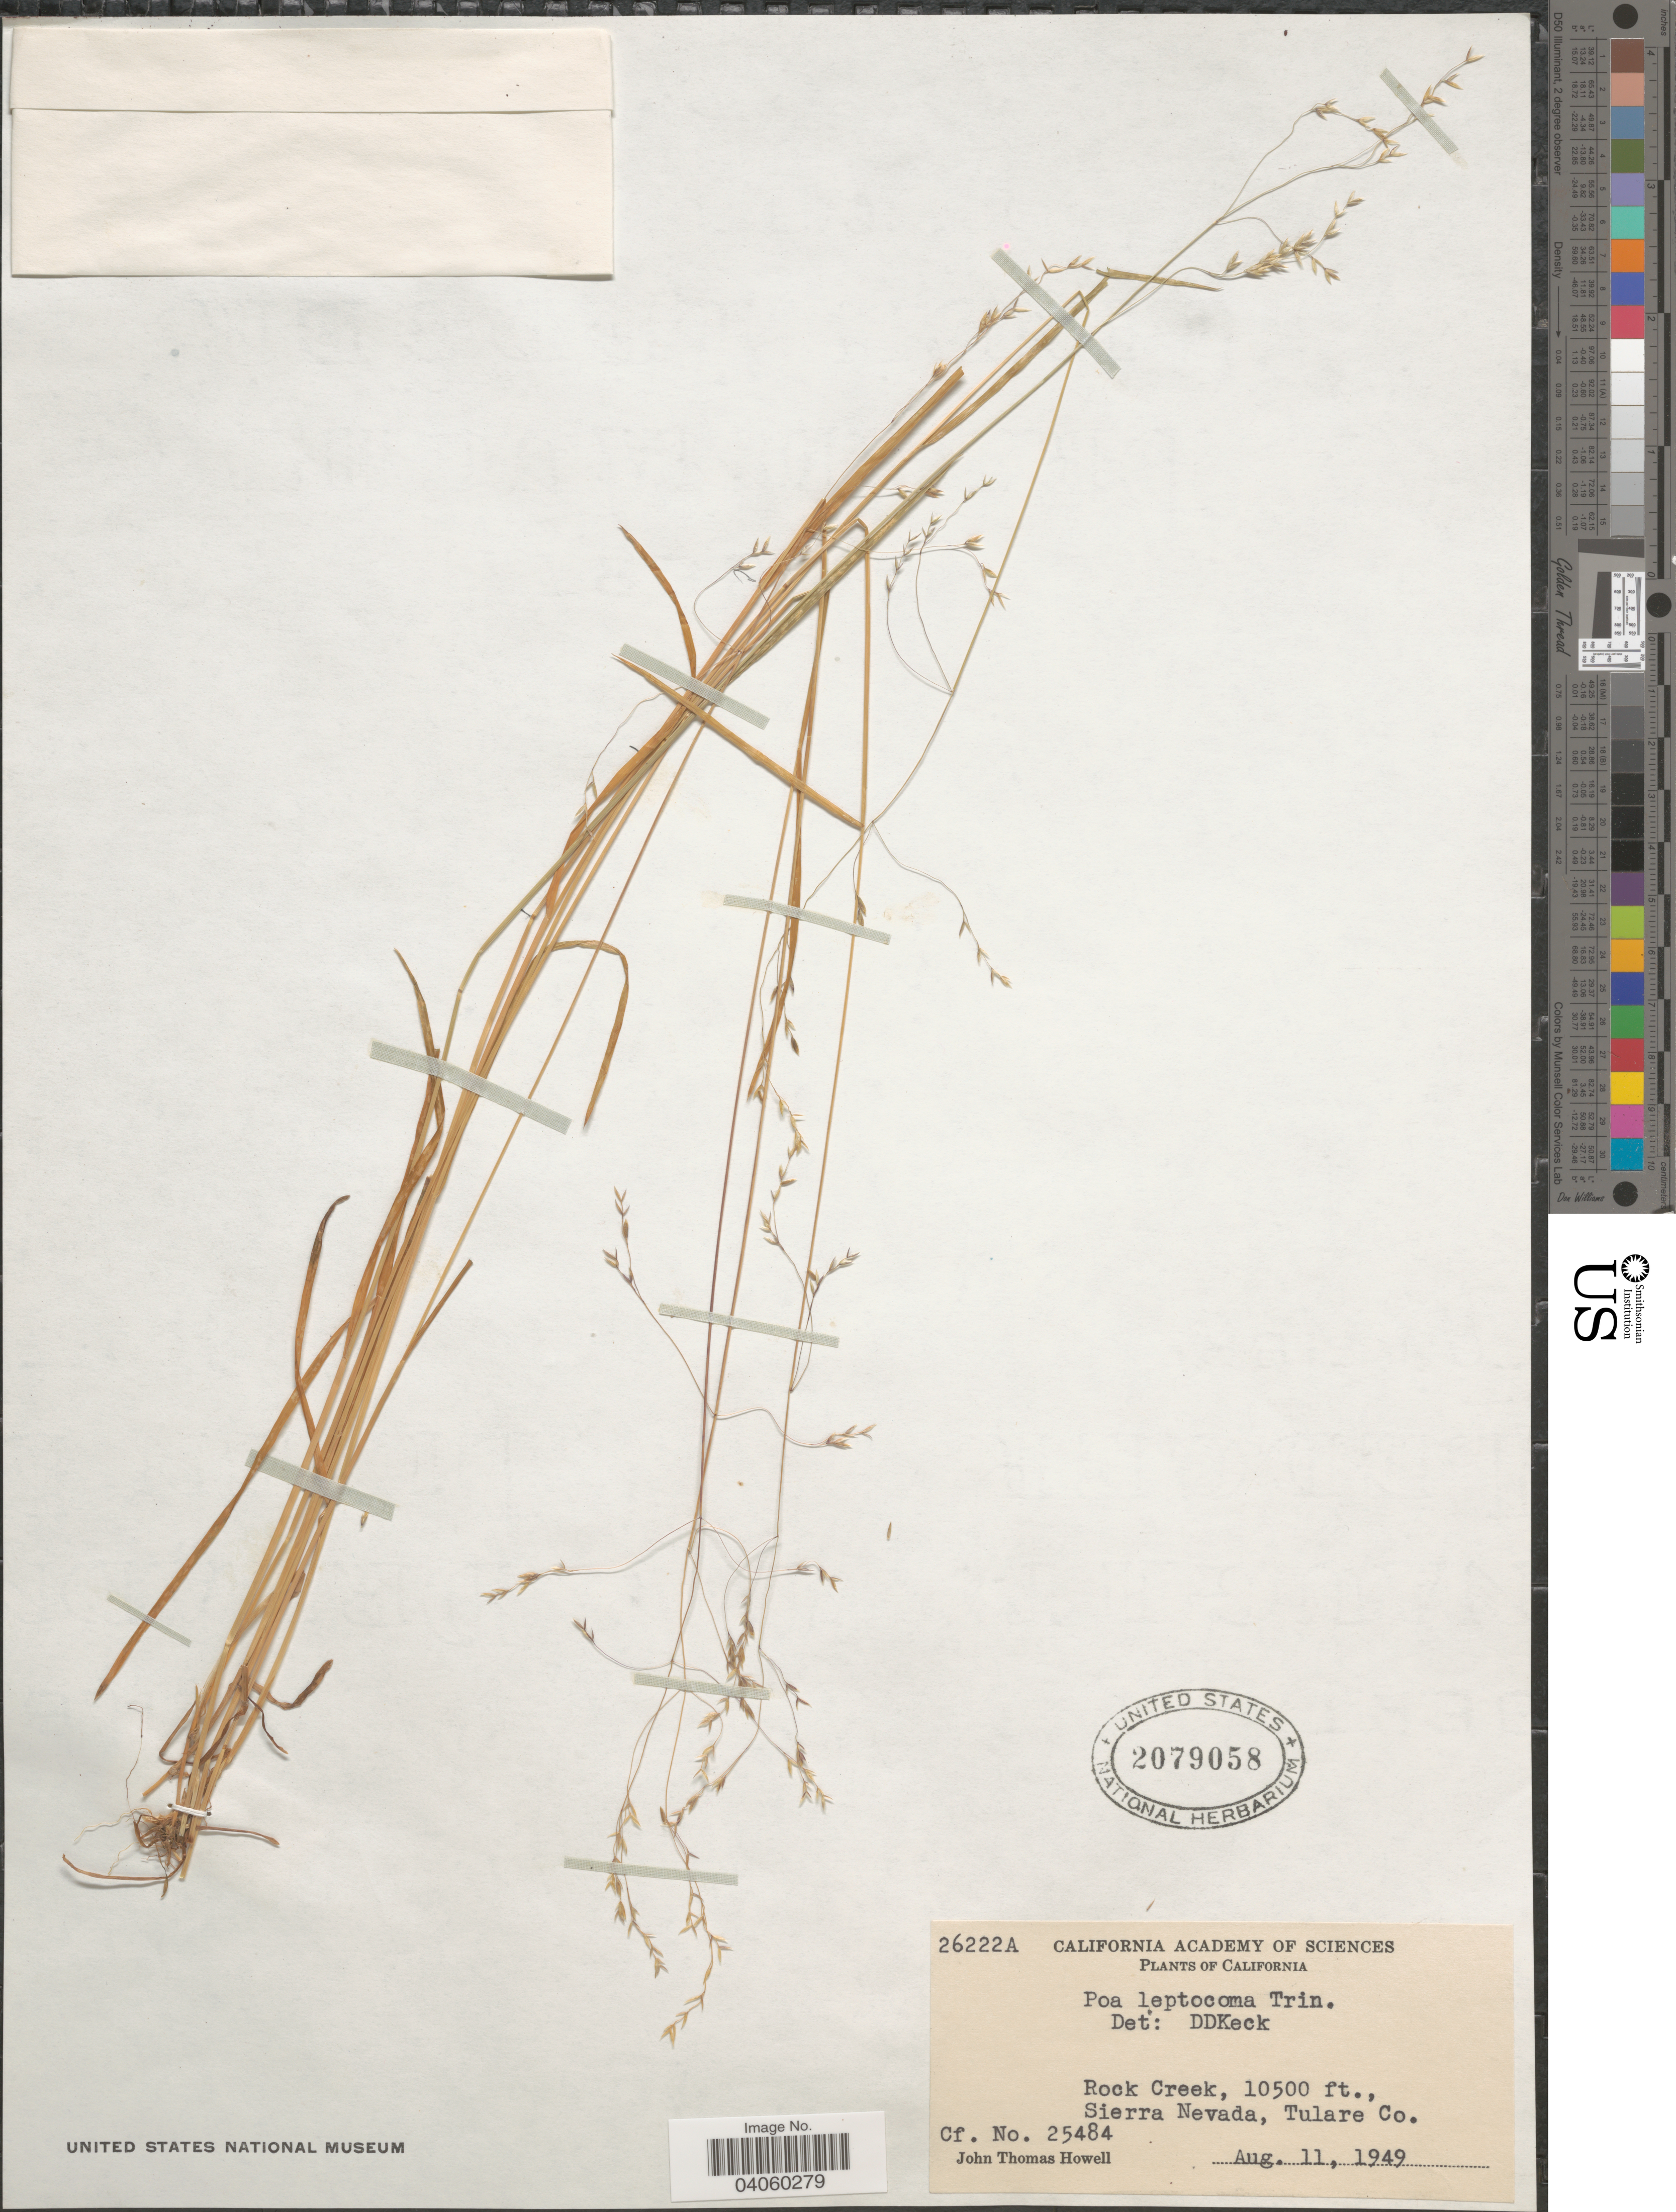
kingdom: Plantae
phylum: Tracheophyta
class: Liliopsida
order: Poales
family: Poaceae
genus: Poa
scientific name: Poa leptocoma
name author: Trin.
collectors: J. T. Howell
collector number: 26222A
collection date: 1949-08-11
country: United States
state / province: California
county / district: Tulare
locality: Rock Creek, Sierra Nevada, Tulare Co.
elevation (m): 3200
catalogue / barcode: US 2079058